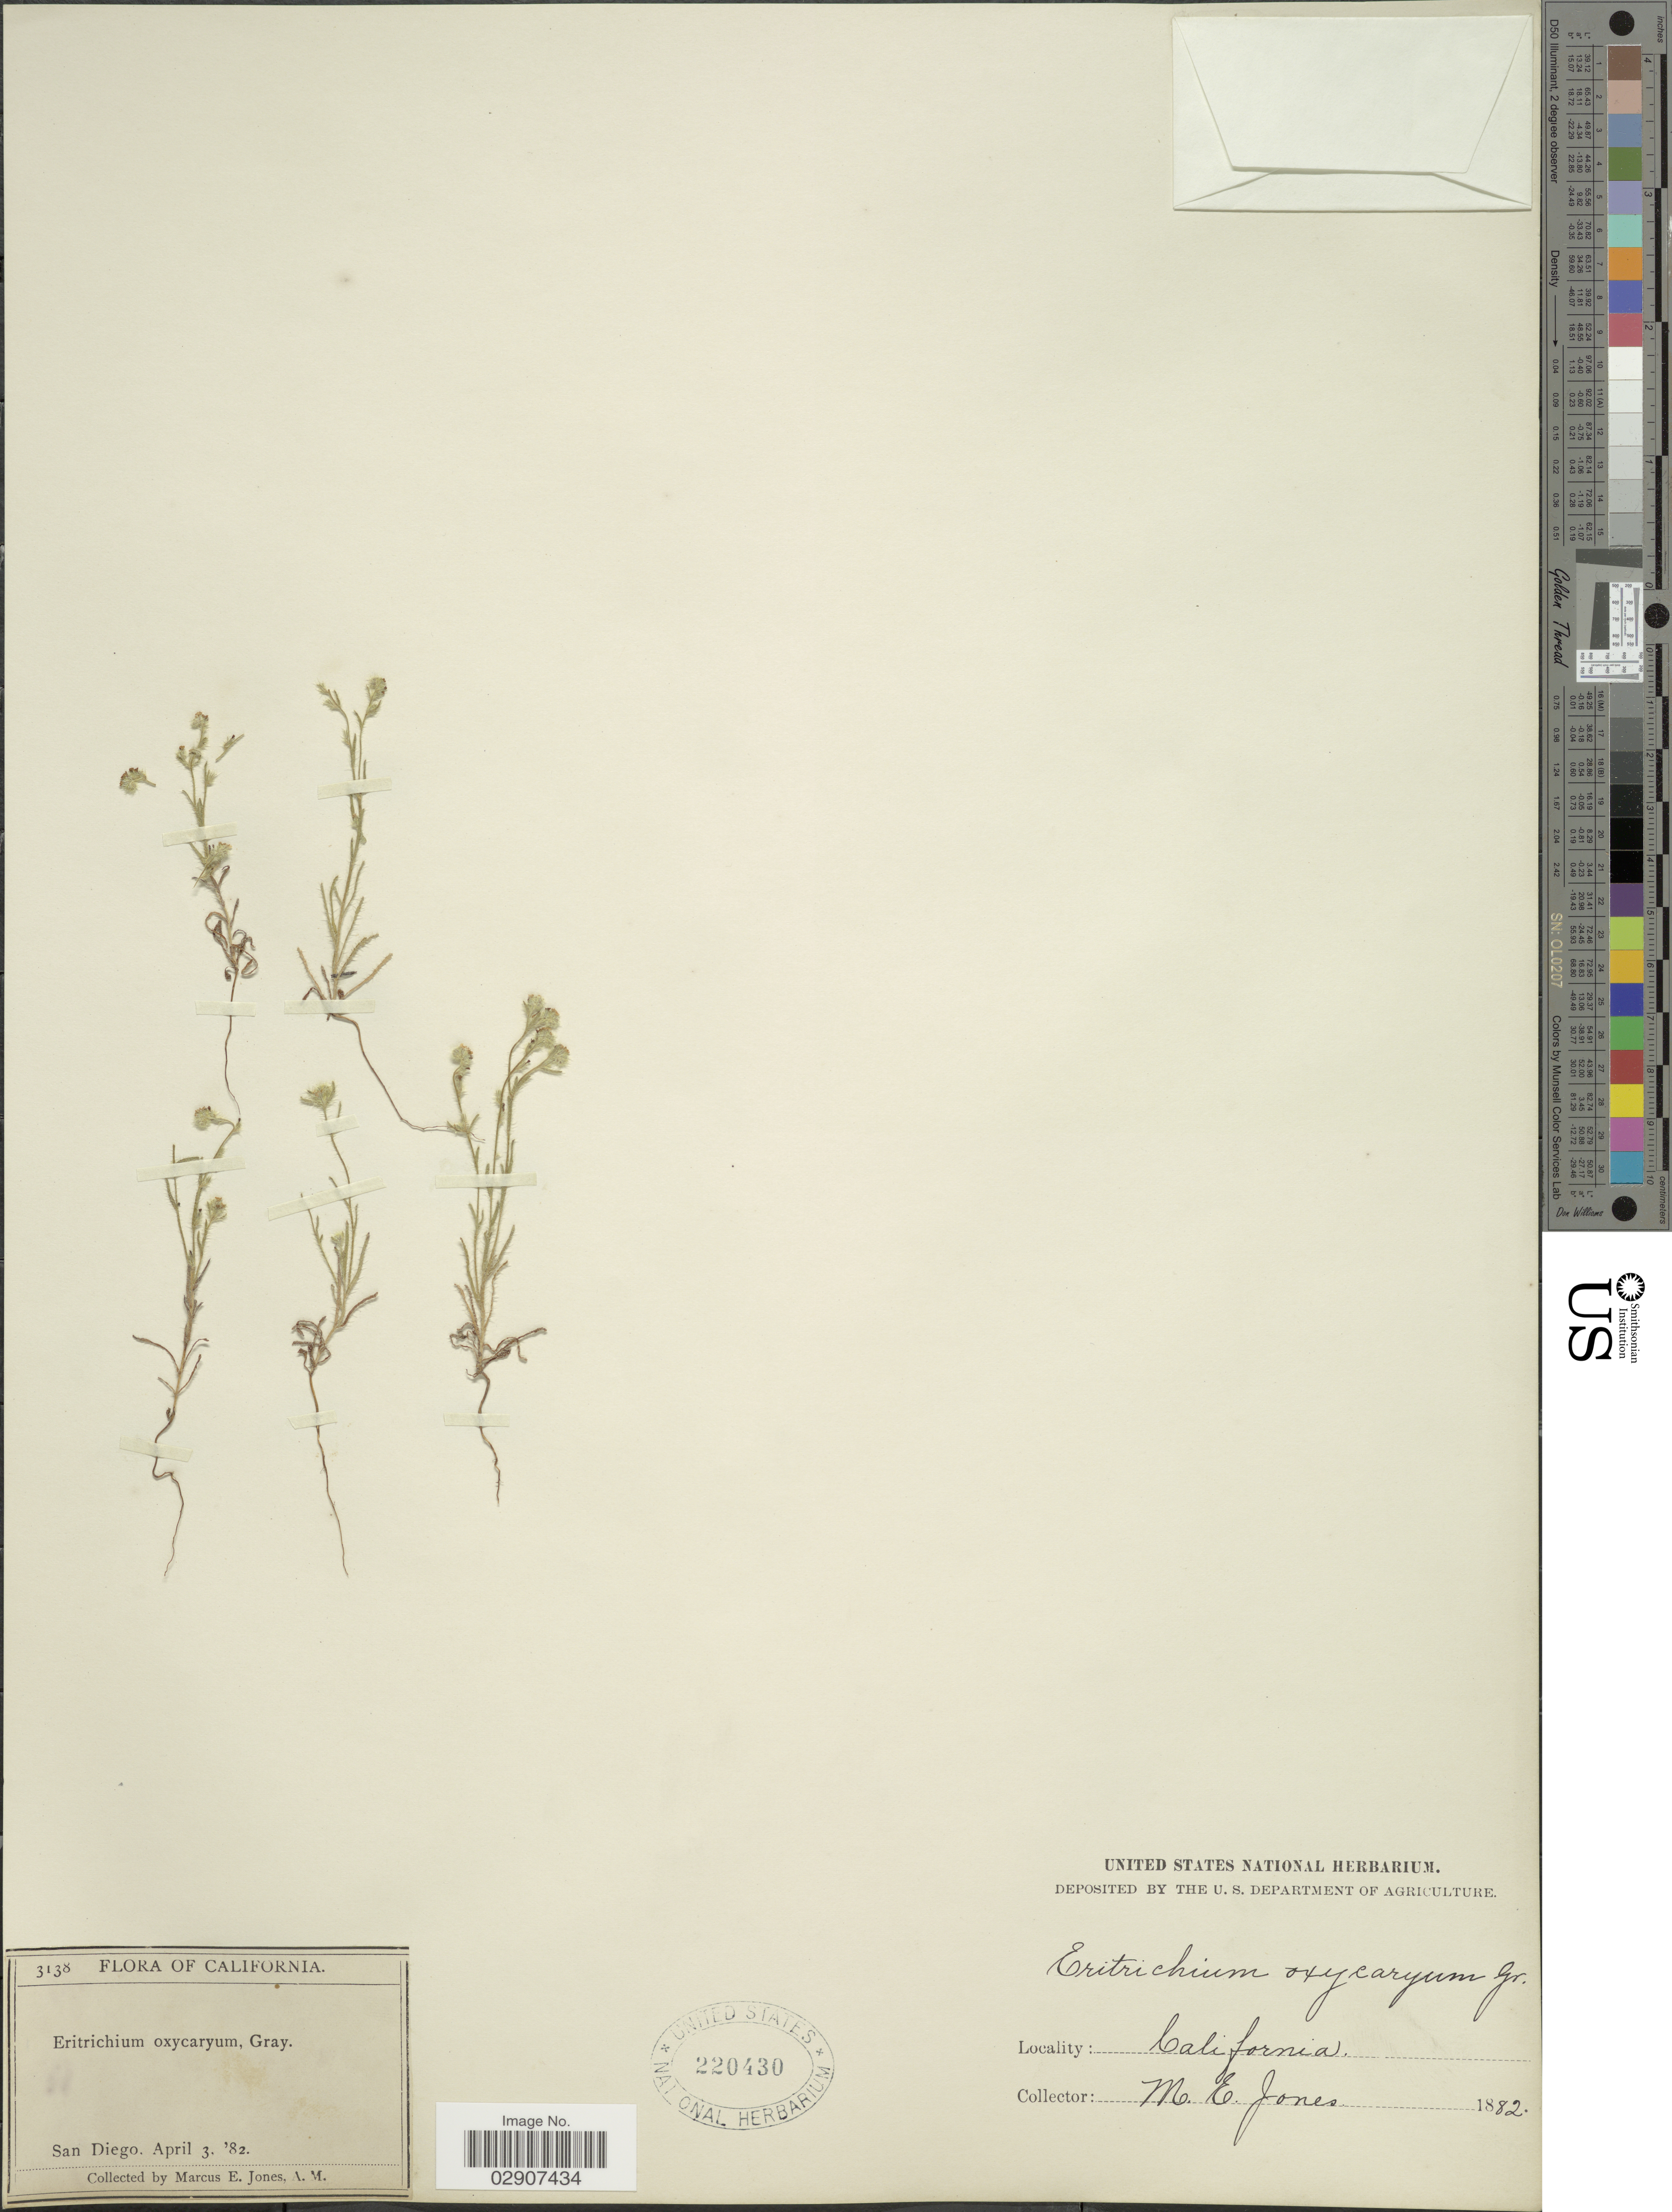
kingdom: Plantae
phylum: Tracheophyta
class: Magnoliopsida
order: Boraginales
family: Boraginaceae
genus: Cryptantha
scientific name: Cryptantha flaccida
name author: (Douglas ex Lehm.) Greene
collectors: M. E. Jones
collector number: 3138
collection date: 1882-04-03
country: United States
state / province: California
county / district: San Diego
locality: San Diego.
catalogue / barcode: US 220430